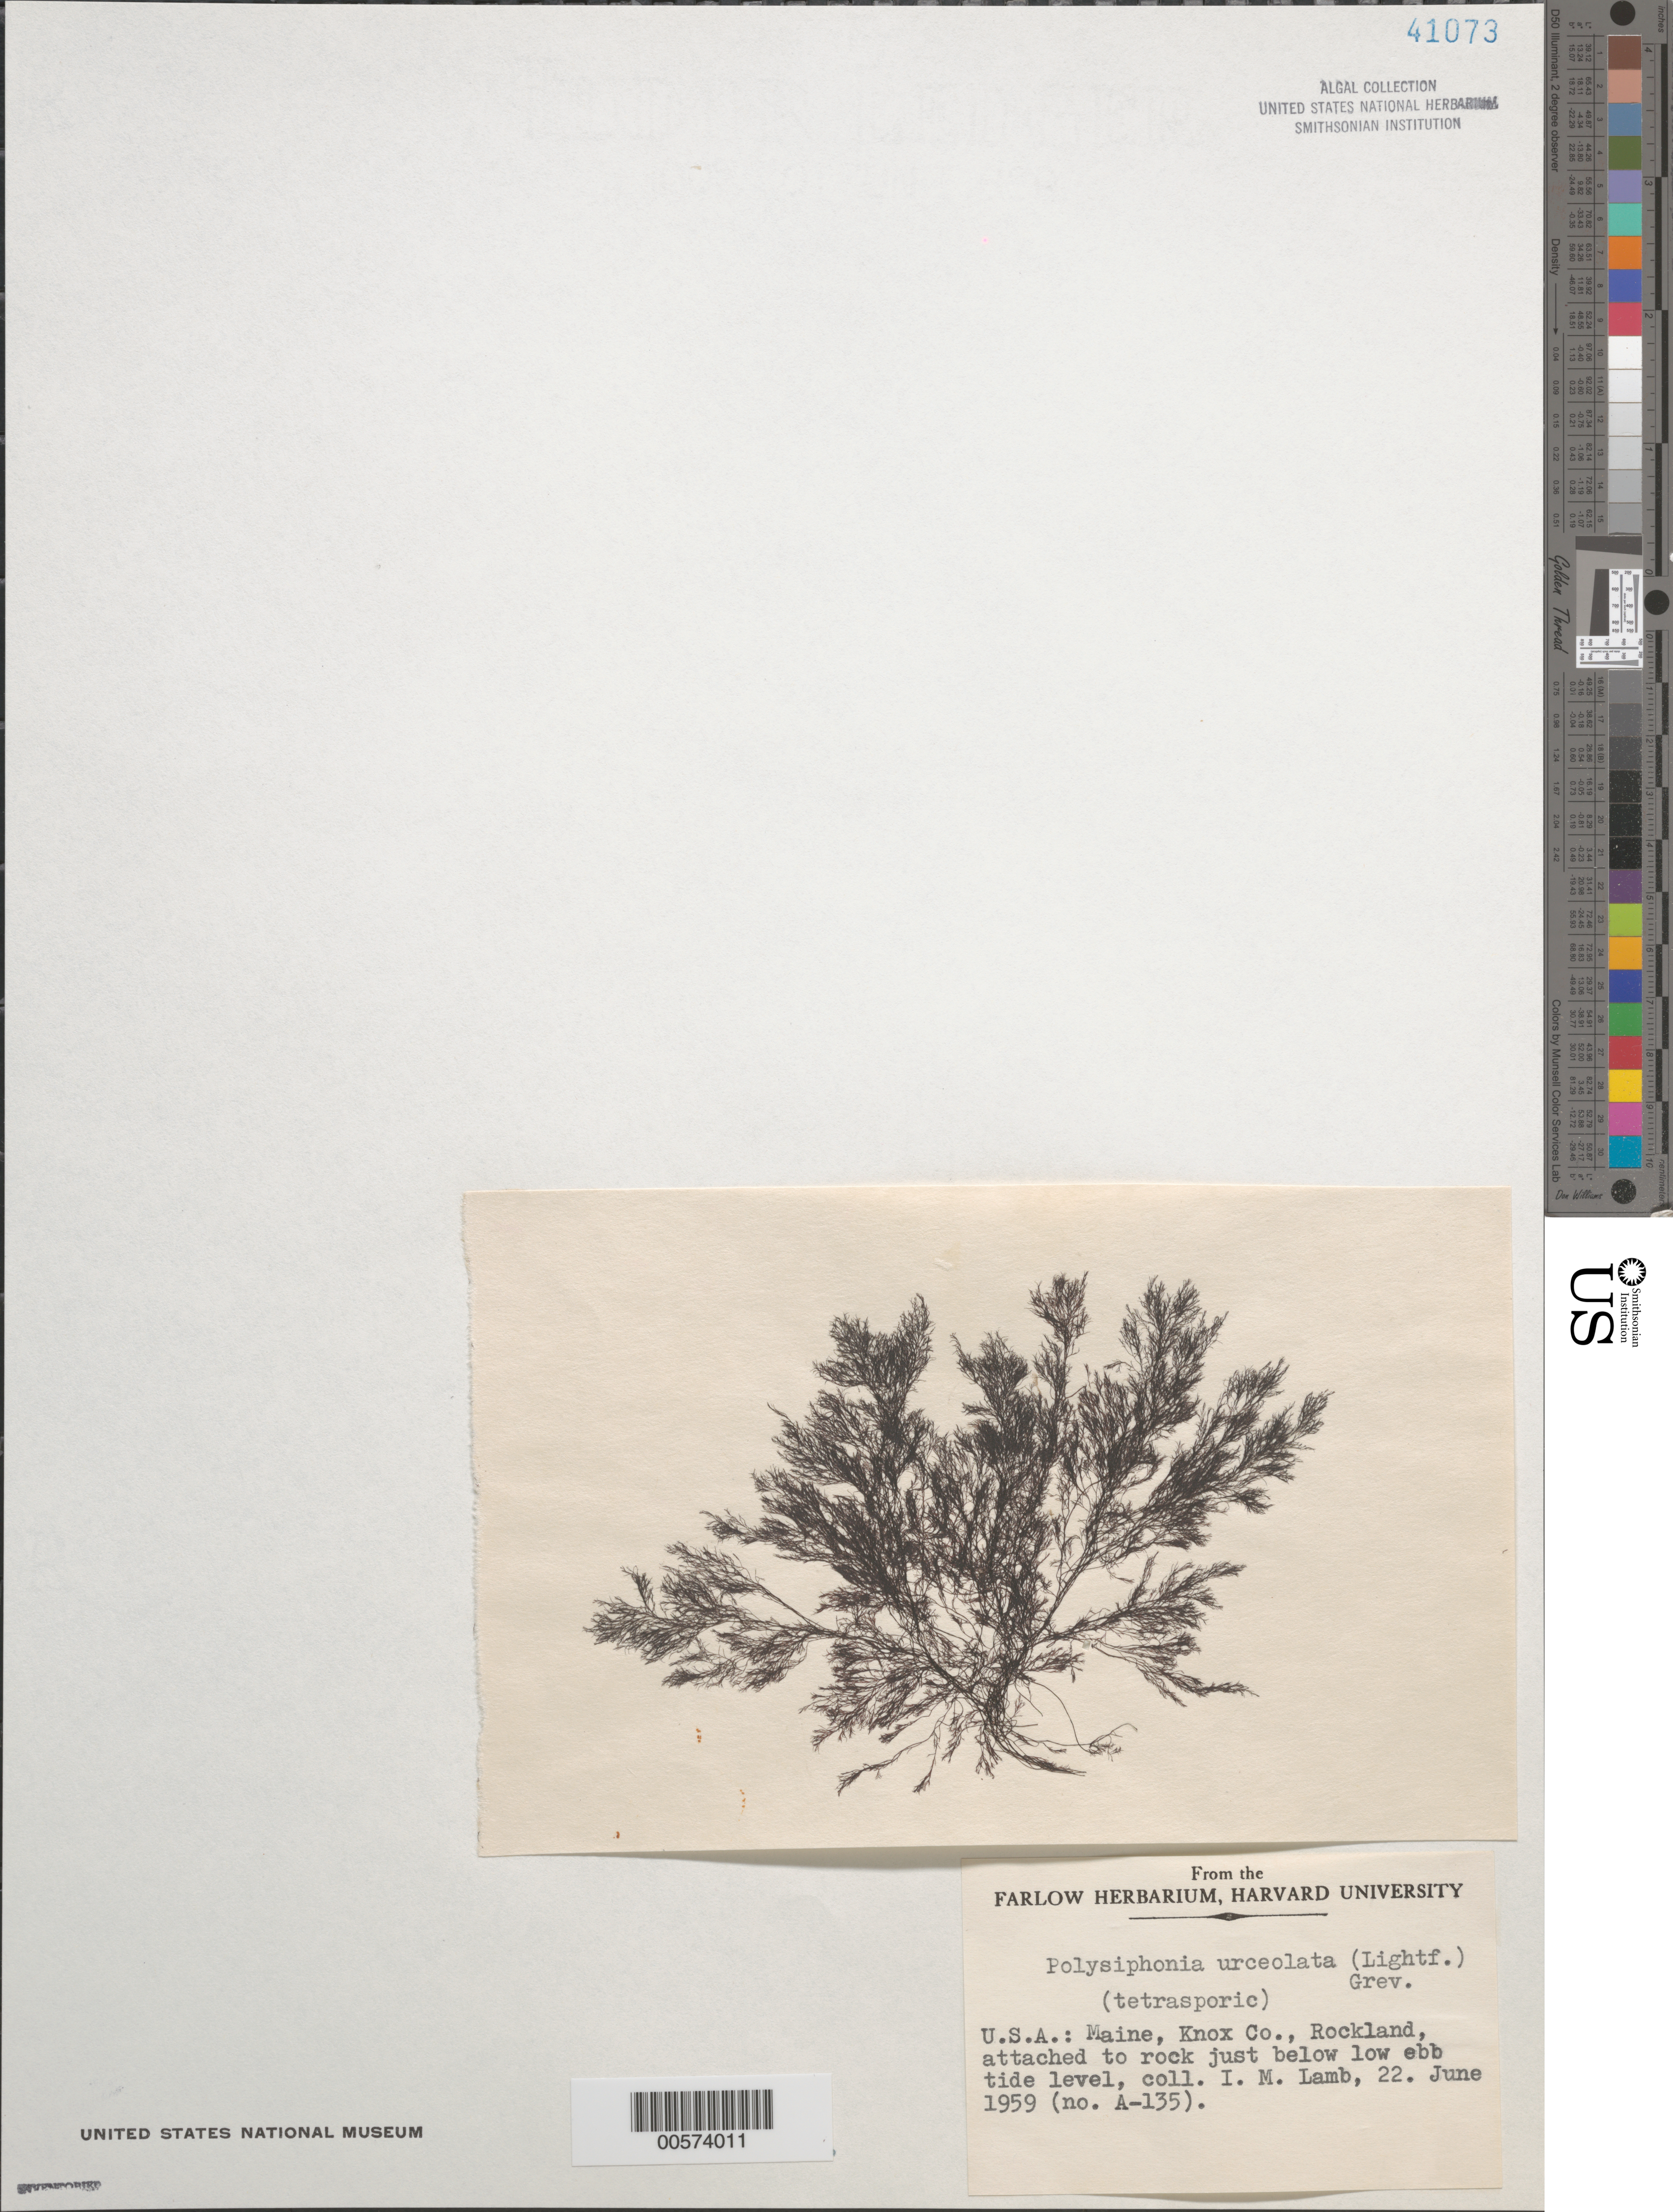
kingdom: Plantae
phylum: Rhodophyta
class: Florideophyceae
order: Ceramiales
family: Rhodomelaceae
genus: Polysiphonia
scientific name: Polysiphonia urceolata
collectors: I. M. Lamb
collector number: A-135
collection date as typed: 22 Jun 1959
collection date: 1959-06-22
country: United States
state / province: Maine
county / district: Knox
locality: Rockland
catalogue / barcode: US 41073